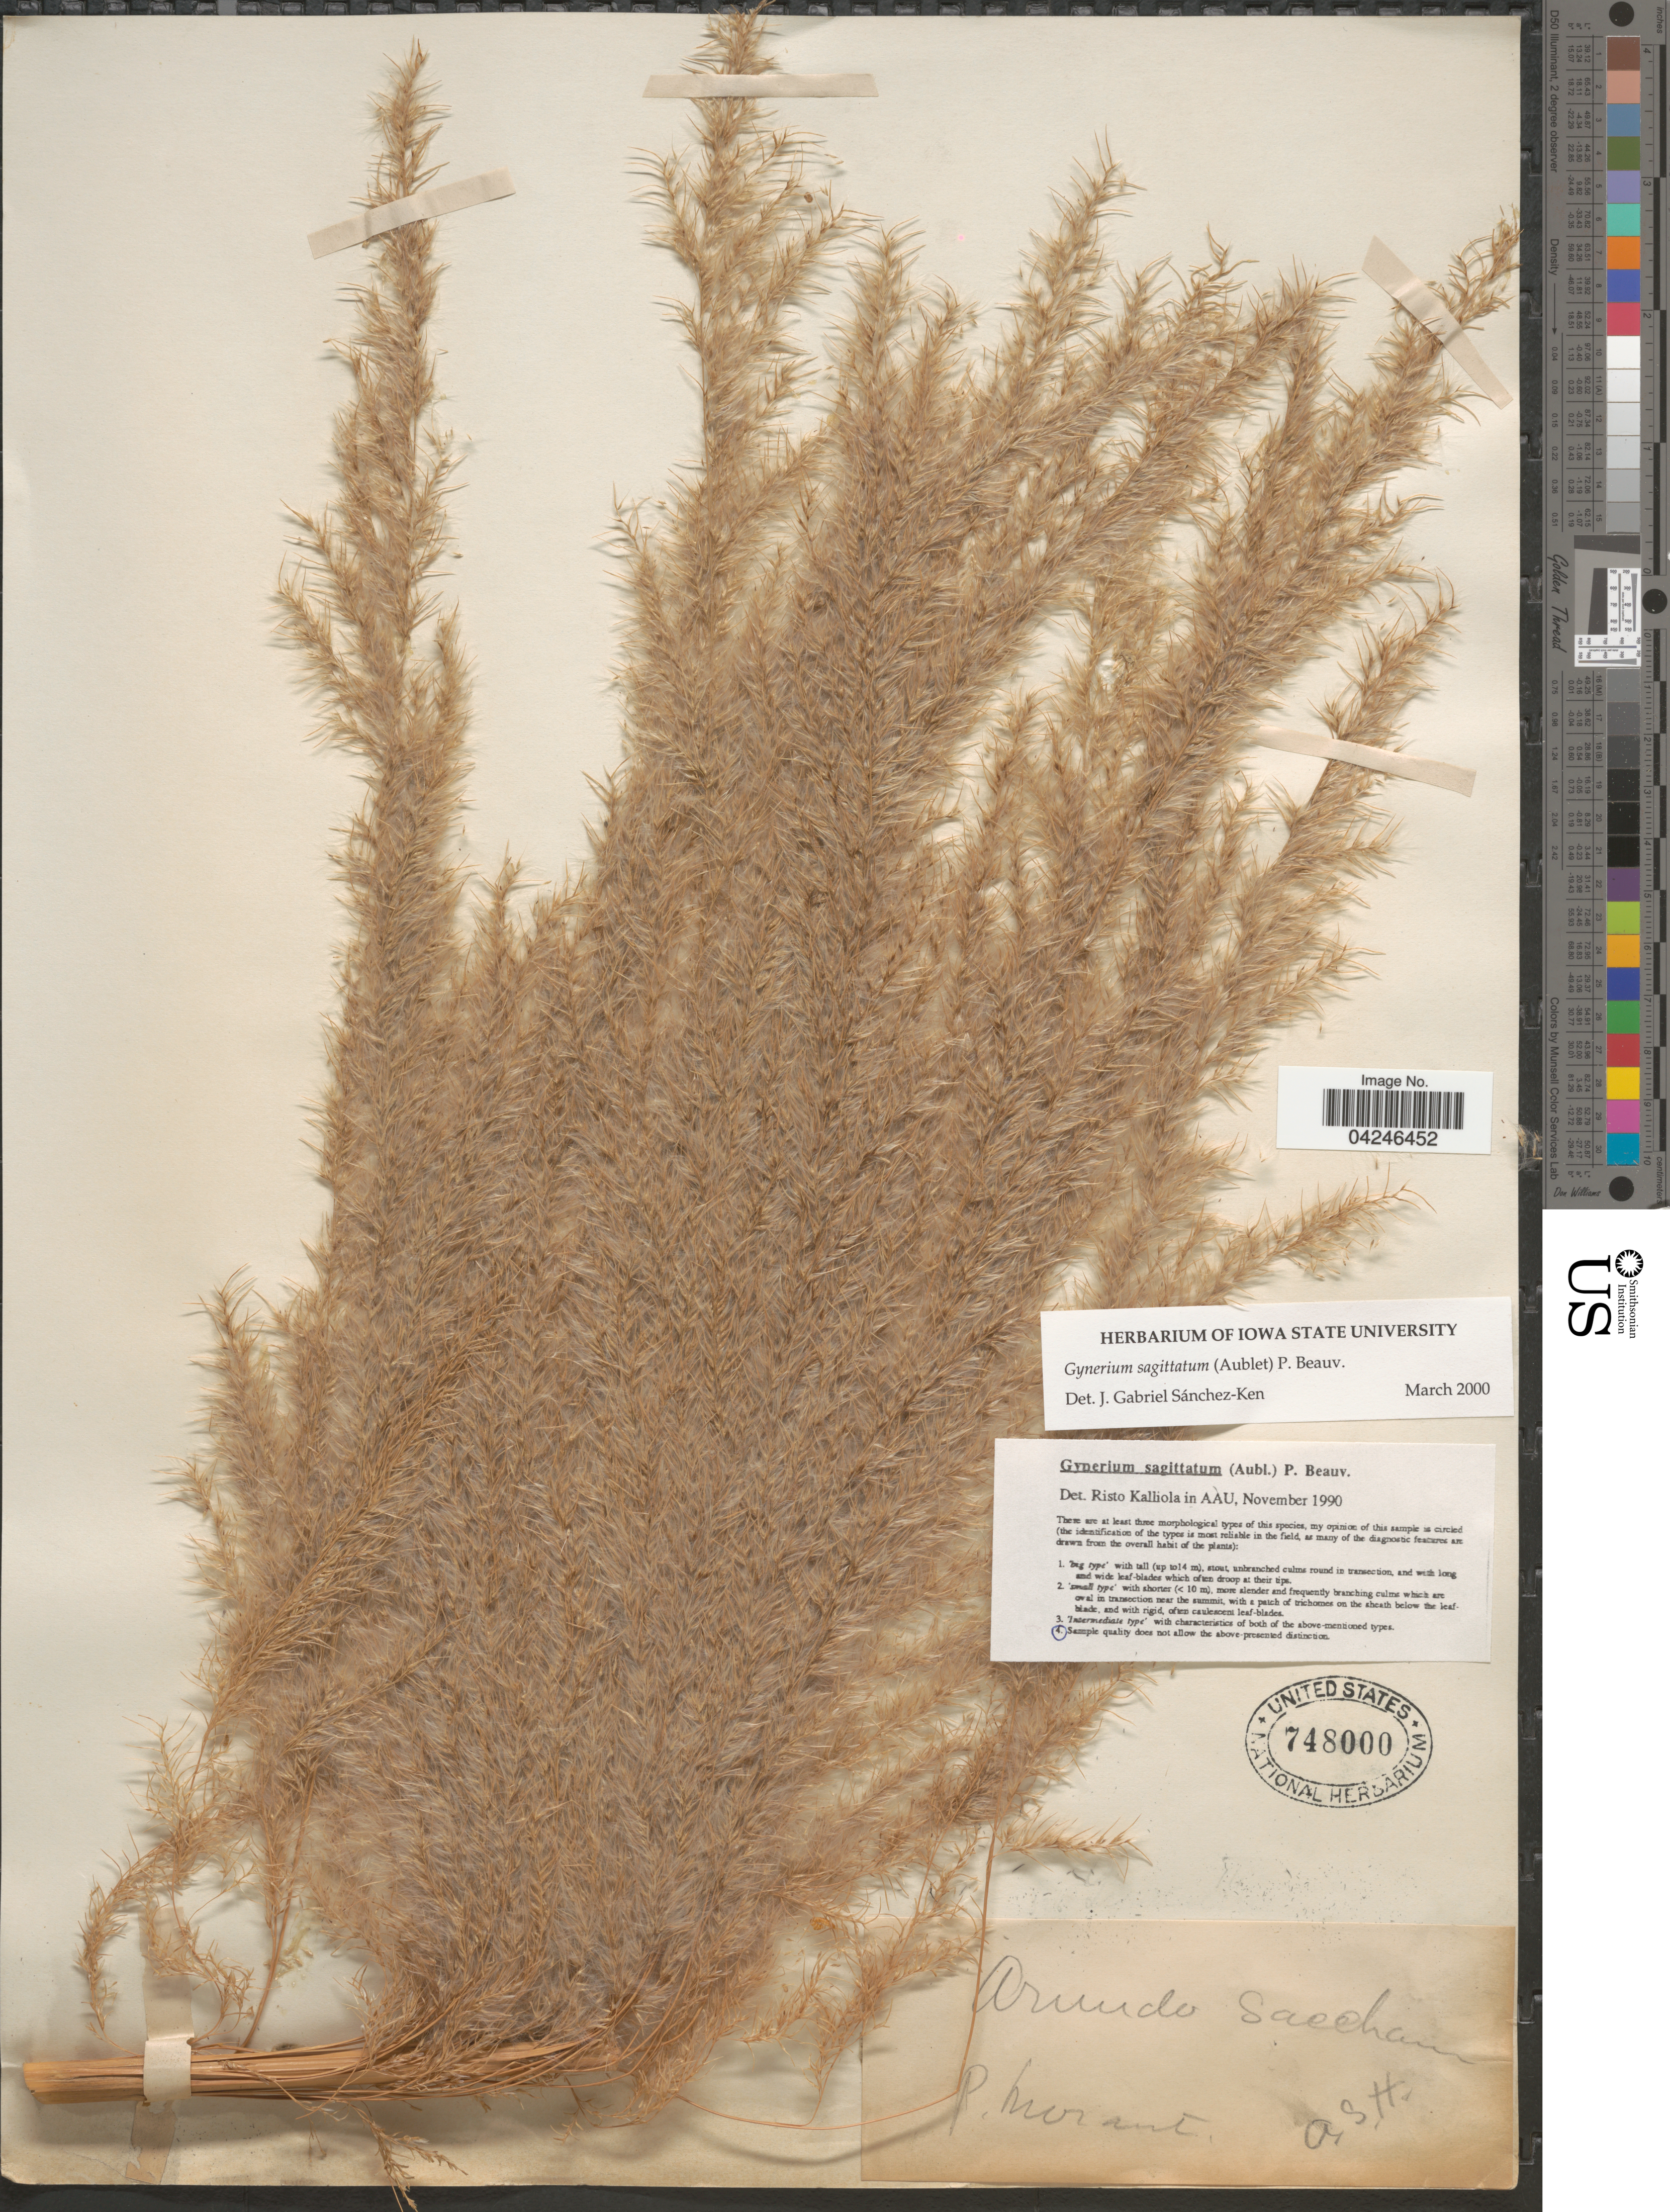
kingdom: Plantae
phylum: Tracheophyta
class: Liliopsida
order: Poales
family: Poaceae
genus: Gynerium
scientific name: Gynerium sagittatum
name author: (Aubl.) P. Beauv.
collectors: A. H.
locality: P. Morant [unsure placement]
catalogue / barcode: US 748000